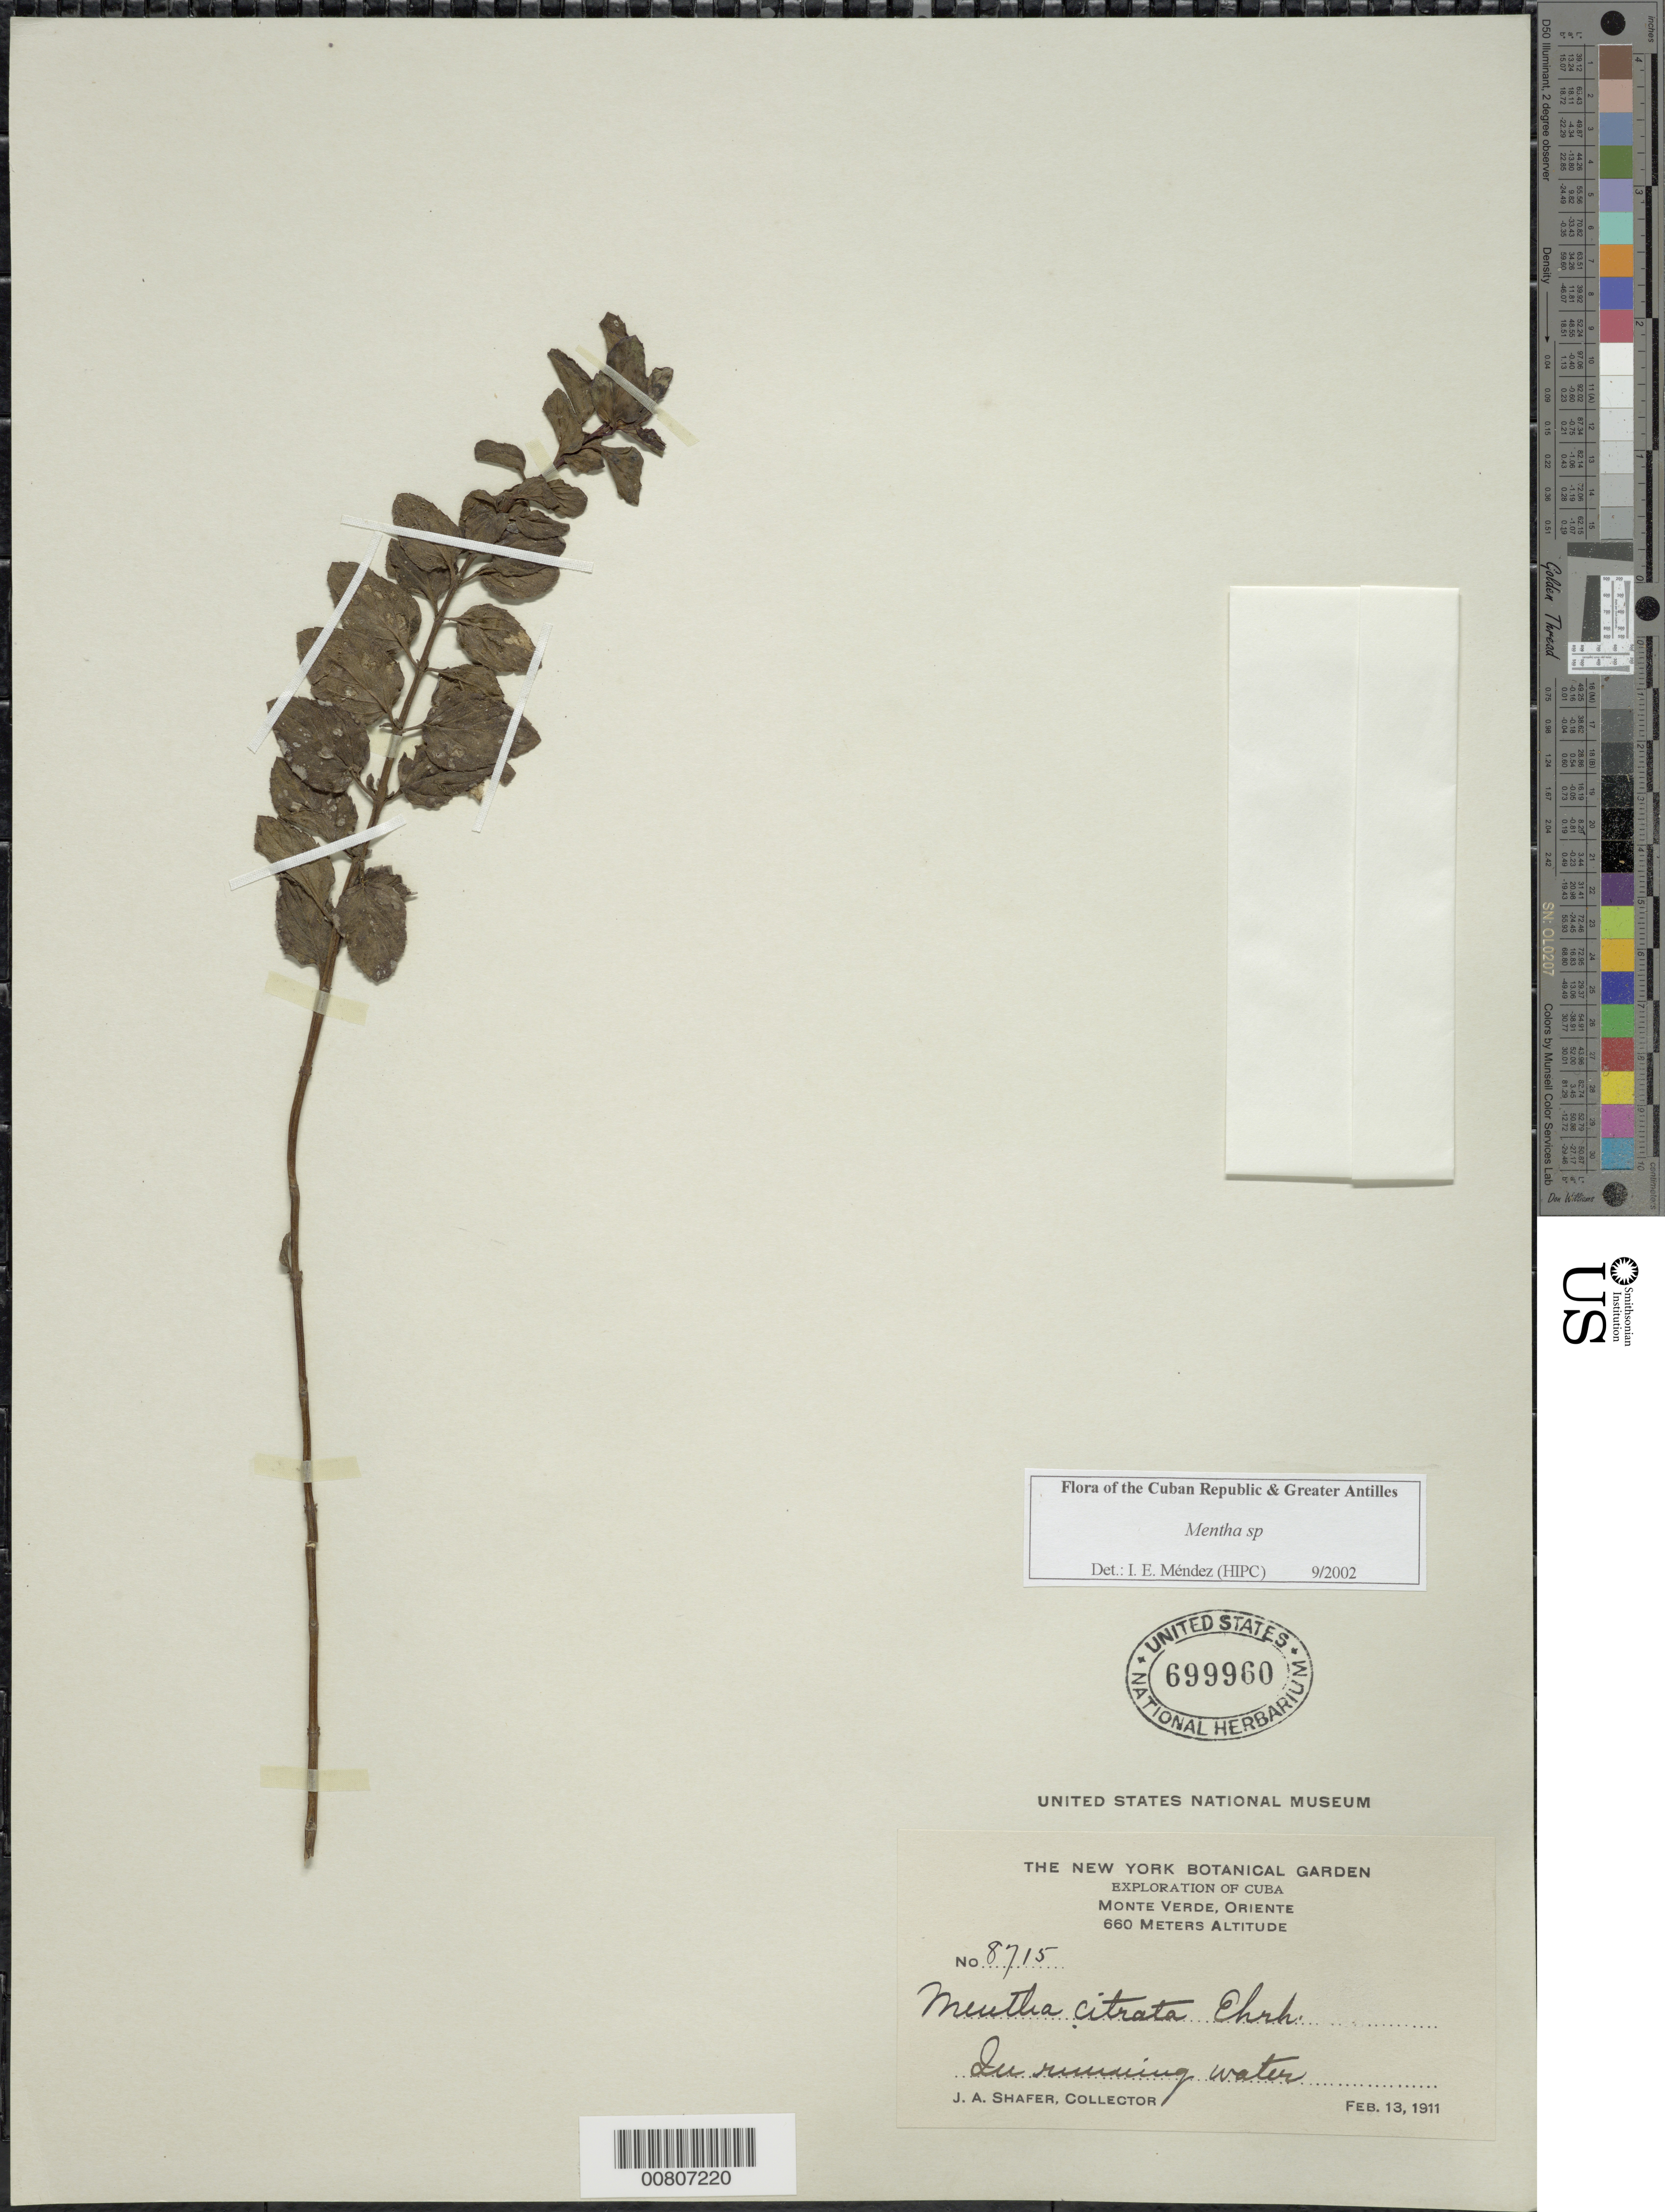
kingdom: Plantae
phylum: Tracheophyta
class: Magnoliopsida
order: Lamiales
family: Lamiaceae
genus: Mentha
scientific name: Mentha sp.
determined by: Méndez, Isidro E., (HIPC)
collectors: J. A. Shafer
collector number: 8715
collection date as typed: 13 Feb 1911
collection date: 1911-02-13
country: Cuba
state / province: Oriente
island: Cuba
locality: Monte Verde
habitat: In running water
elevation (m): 660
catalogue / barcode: US 699960